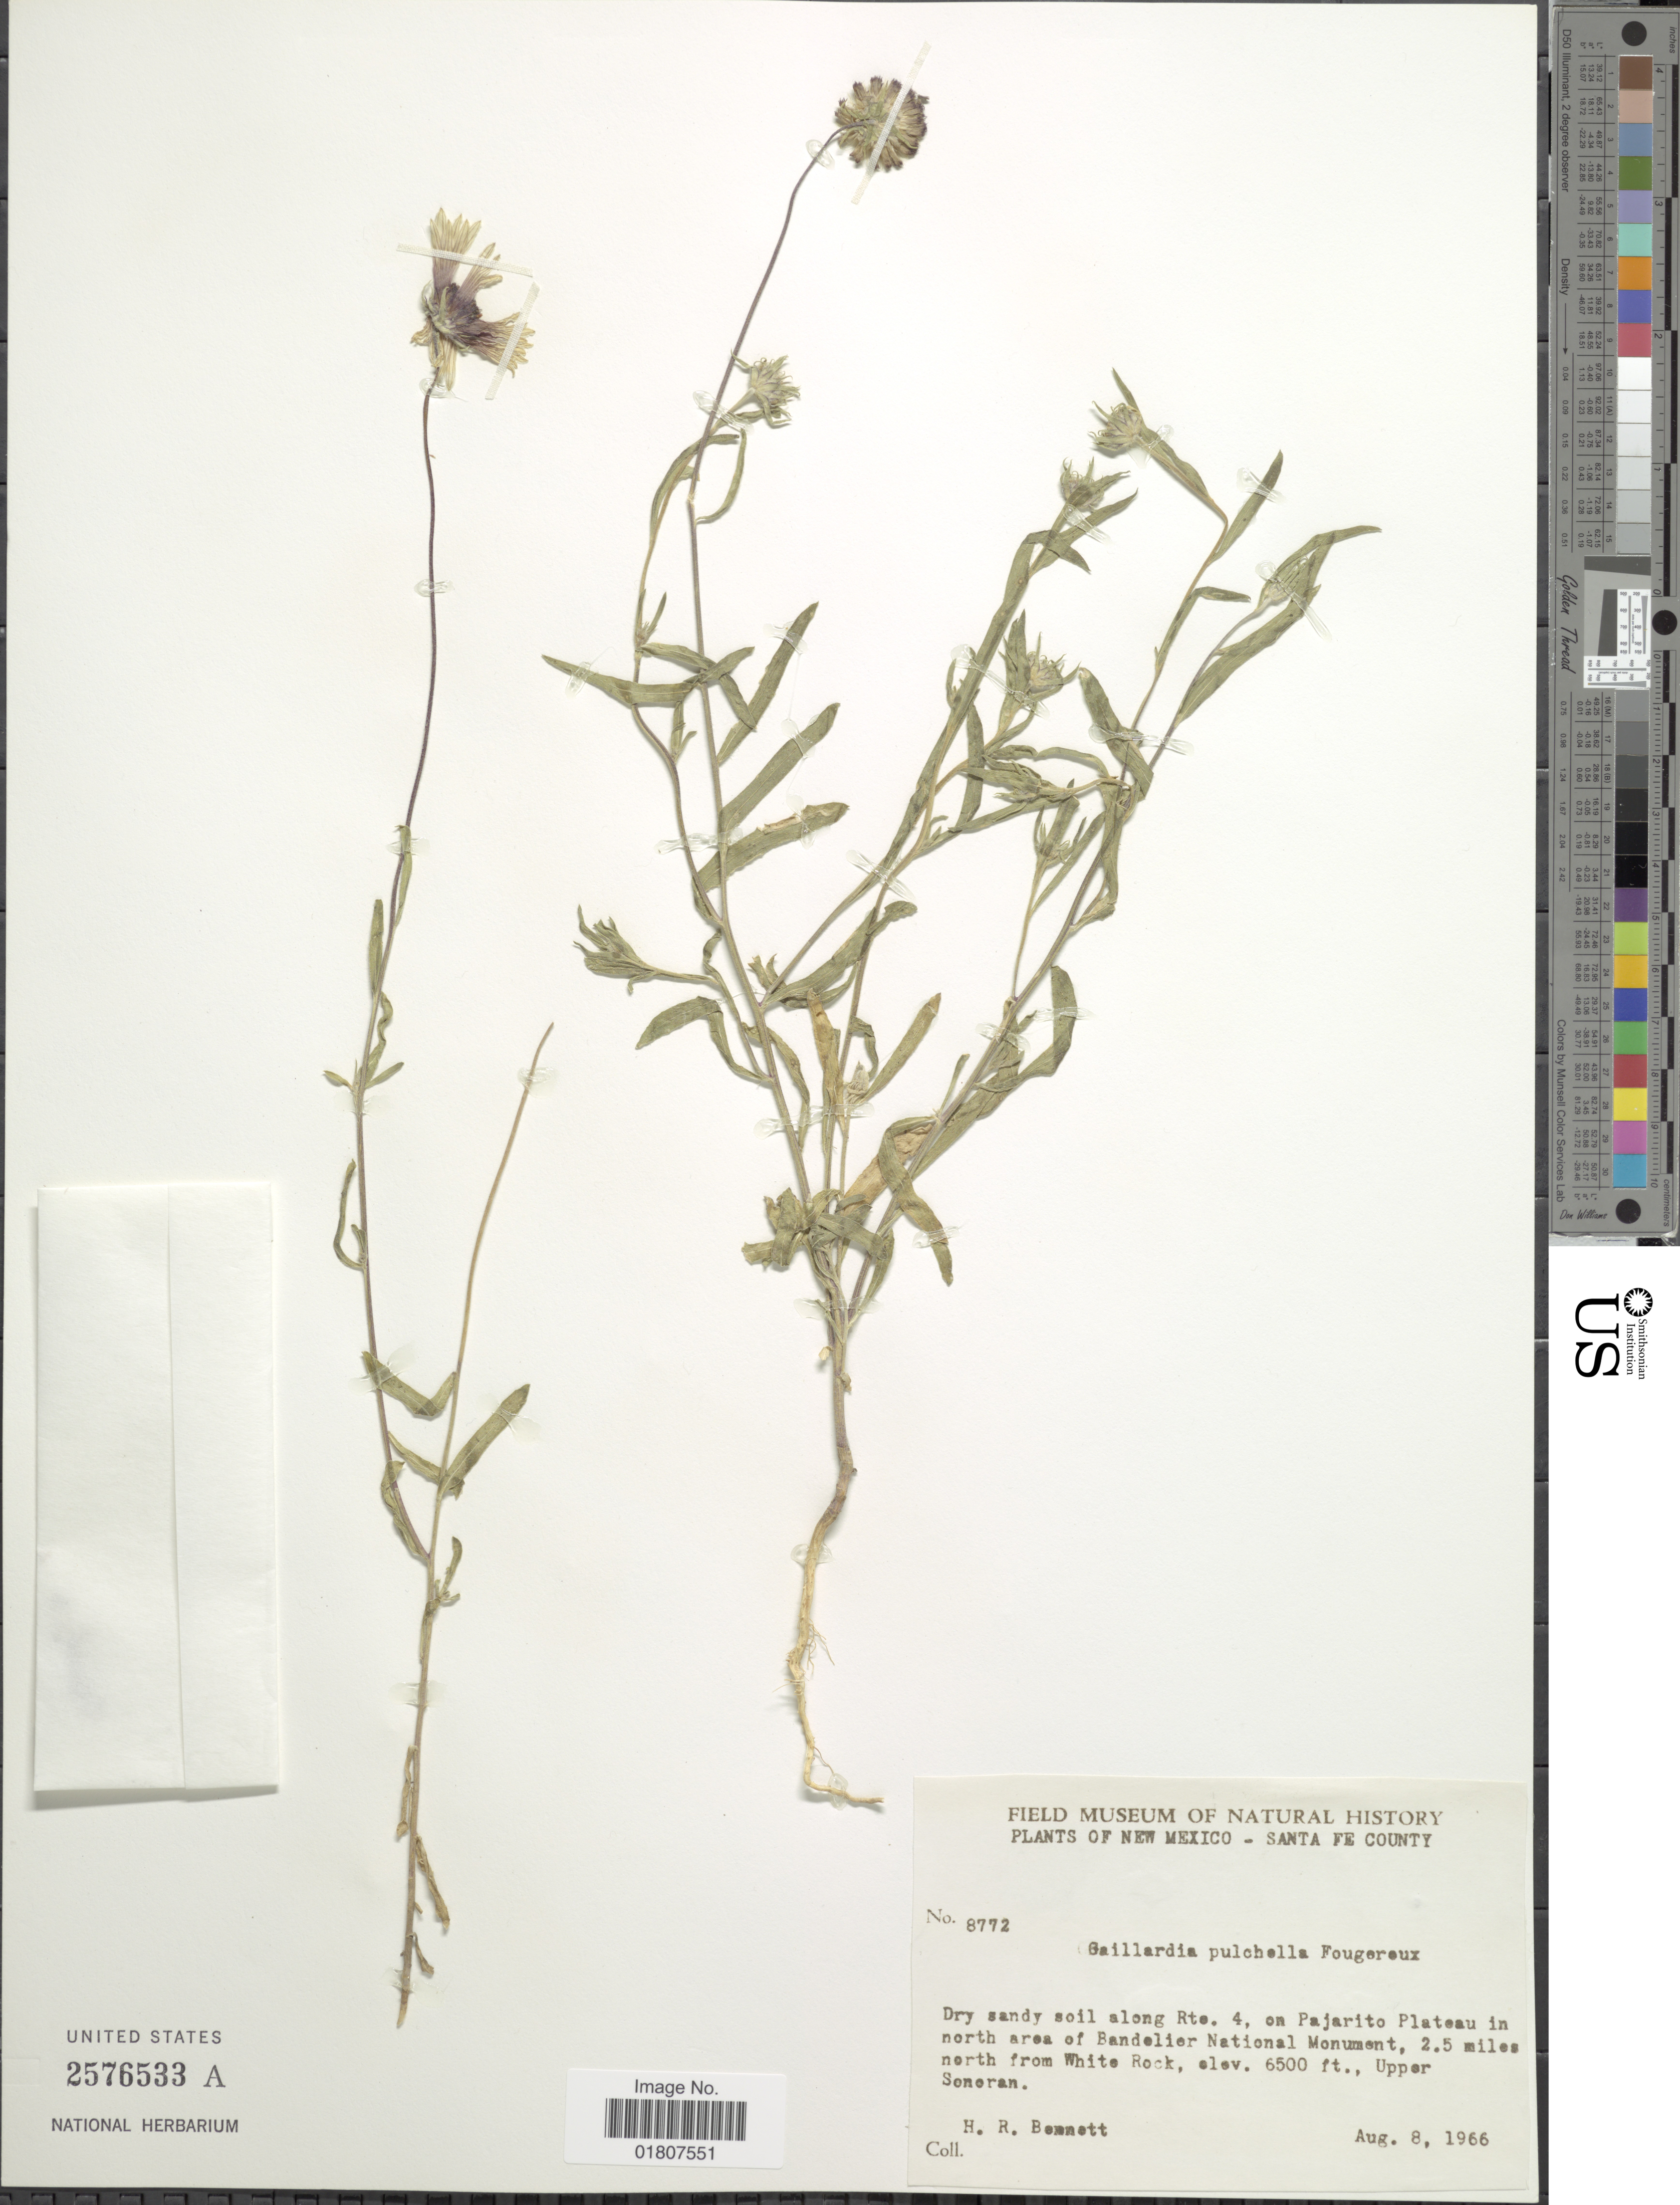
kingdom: Plantae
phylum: Tracheophyta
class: Magnoliopsida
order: Asterales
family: Asteraceae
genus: Gaillardia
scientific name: Gaillardia pulchella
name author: Foug.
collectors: H. R. Bennett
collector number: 8772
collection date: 1966-08-08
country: United States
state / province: New Mexico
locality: Santa Fe County. Dry sandy soil along Rte. 4, on Pajarito Plateau in north area of Bandelier National Monument, 2.5 miles north from White Rock. Upper Sonoran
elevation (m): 1981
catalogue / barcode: US 2576533A